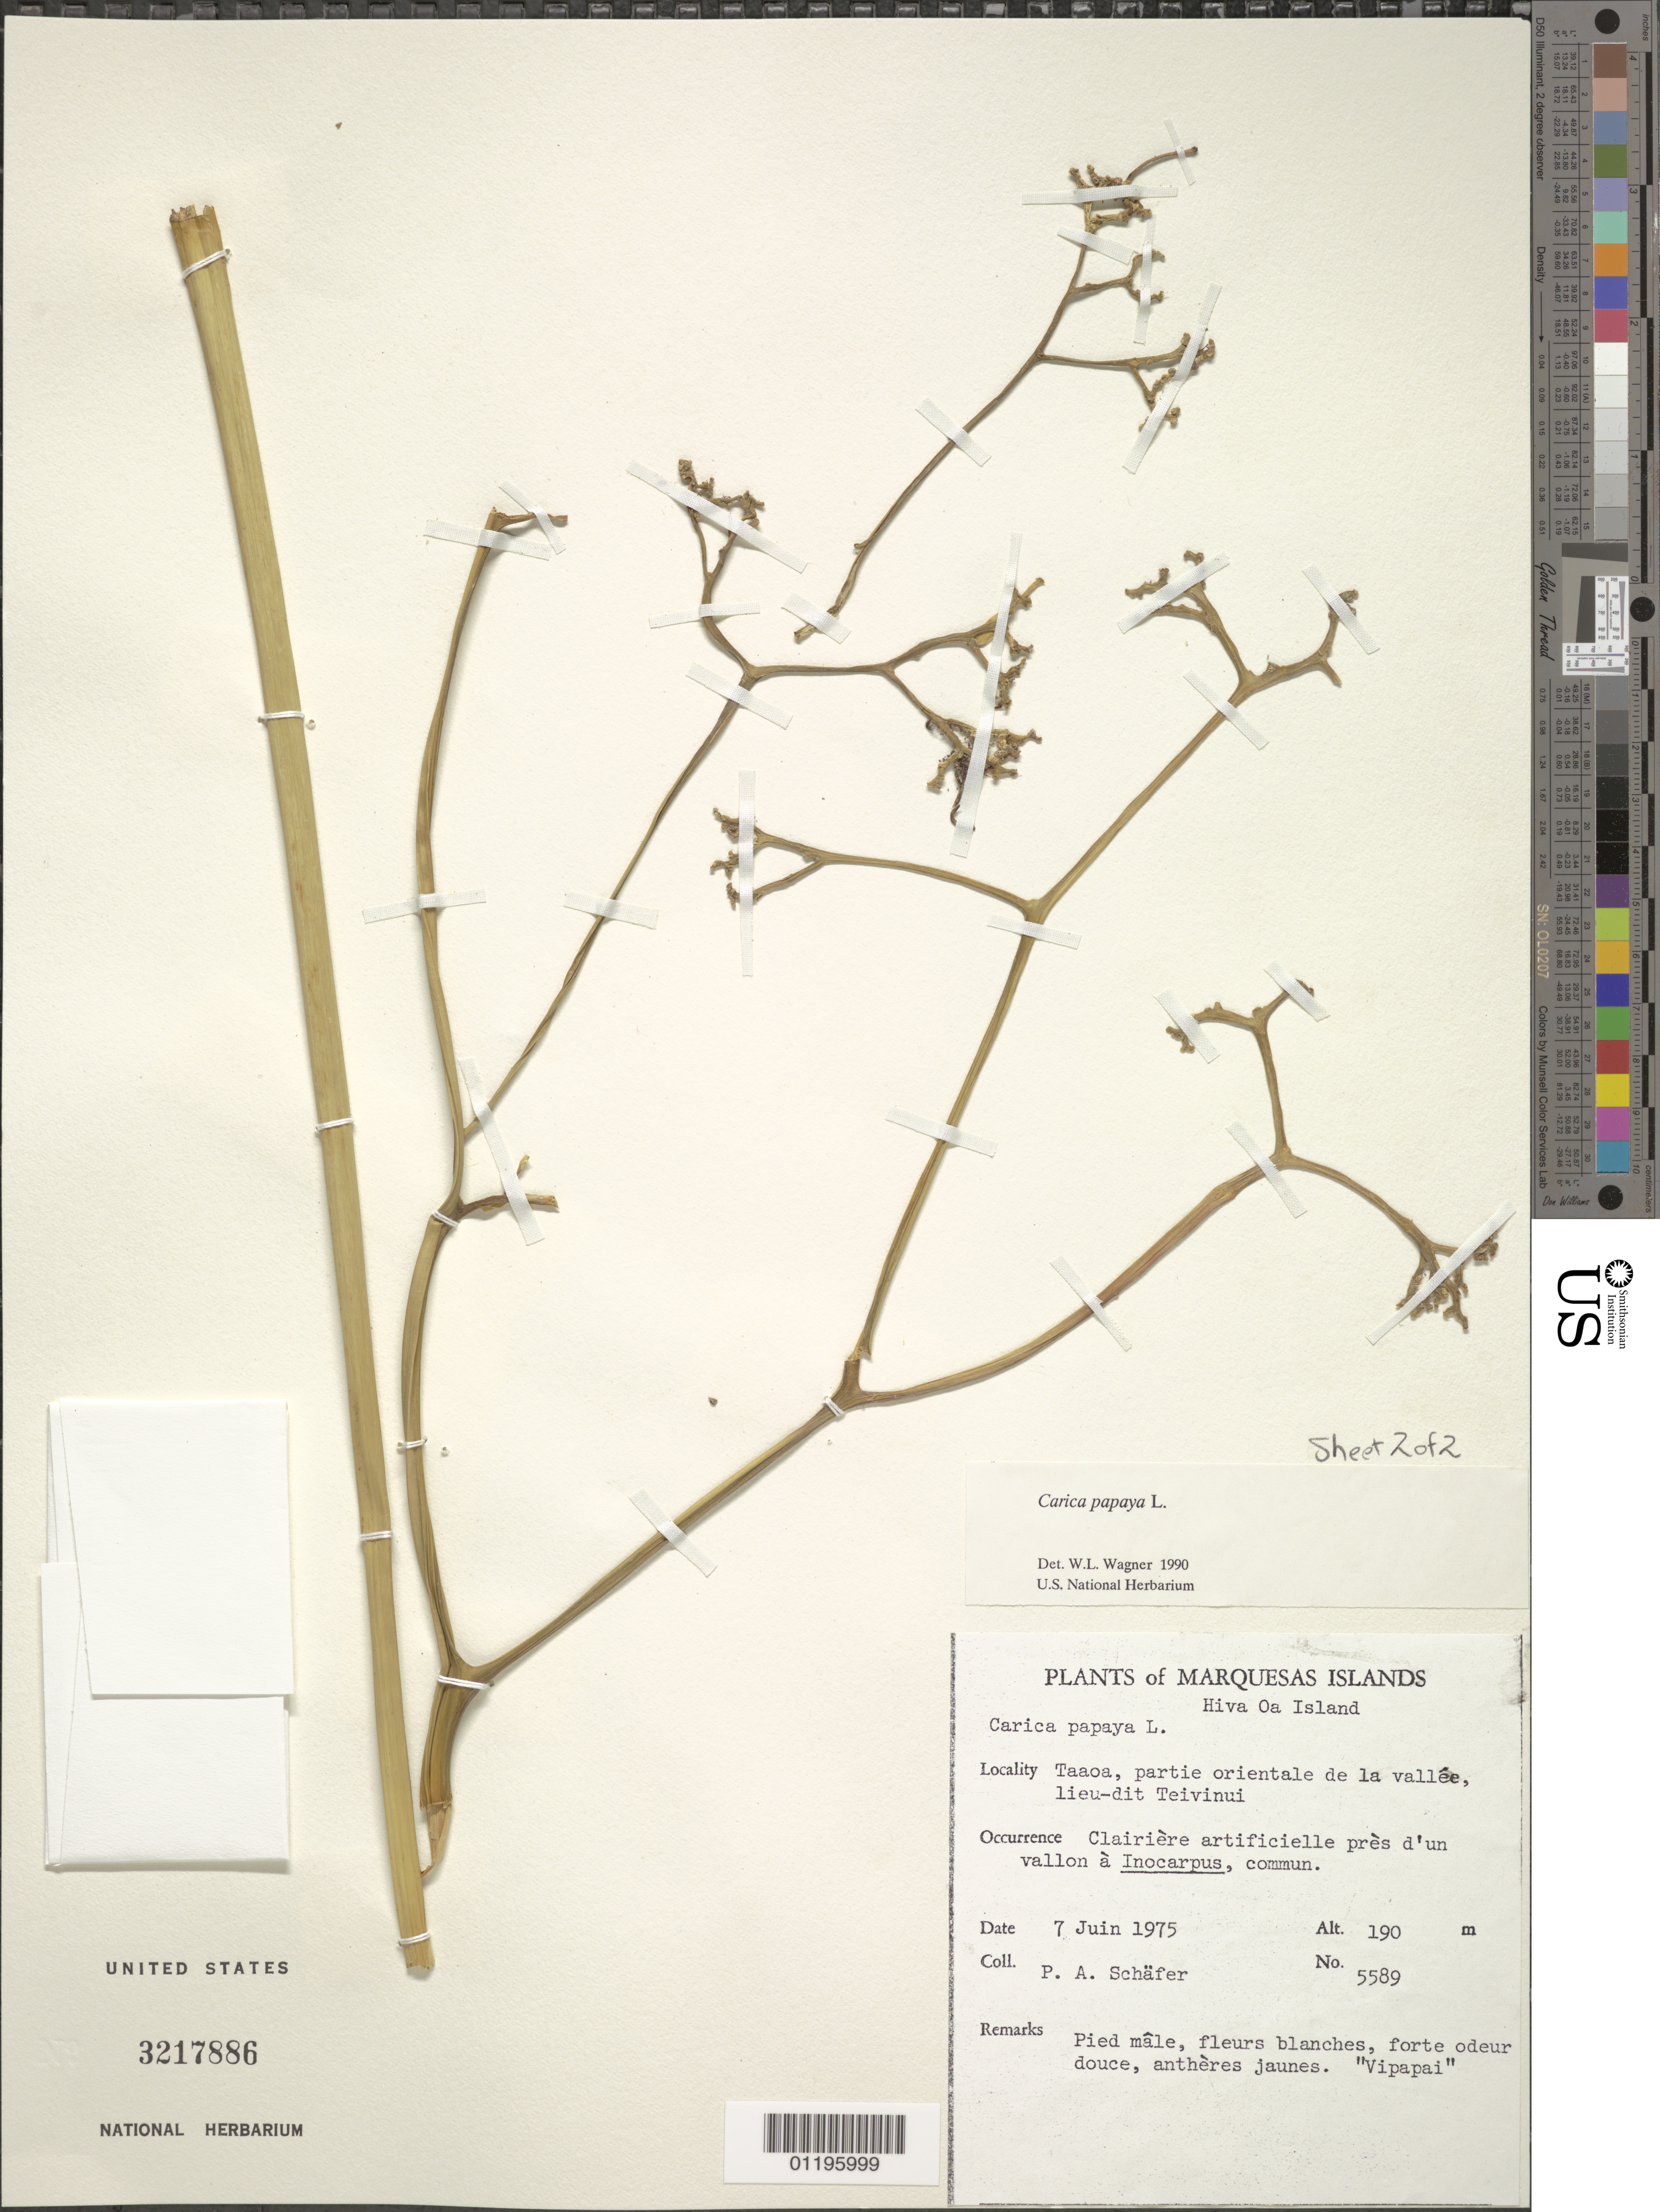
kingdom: Plantae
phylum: Tracheophyta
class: Magnoliopsida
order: Brassicales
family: Caricaceae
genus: Carica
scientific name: Carica papaya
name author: L.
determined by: Wagner, W. L., (BOT), Smithsonian Institution - National Museum of Natural History (UNITED STATES)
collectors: P. A. Schäfer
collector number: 5589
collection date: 1975-06-07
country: French Polynesia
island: Hiva Oa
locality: Taaoa, partie orientale de la vallée lieu-dit Teivinui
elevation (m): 190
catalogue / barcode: US 3217886